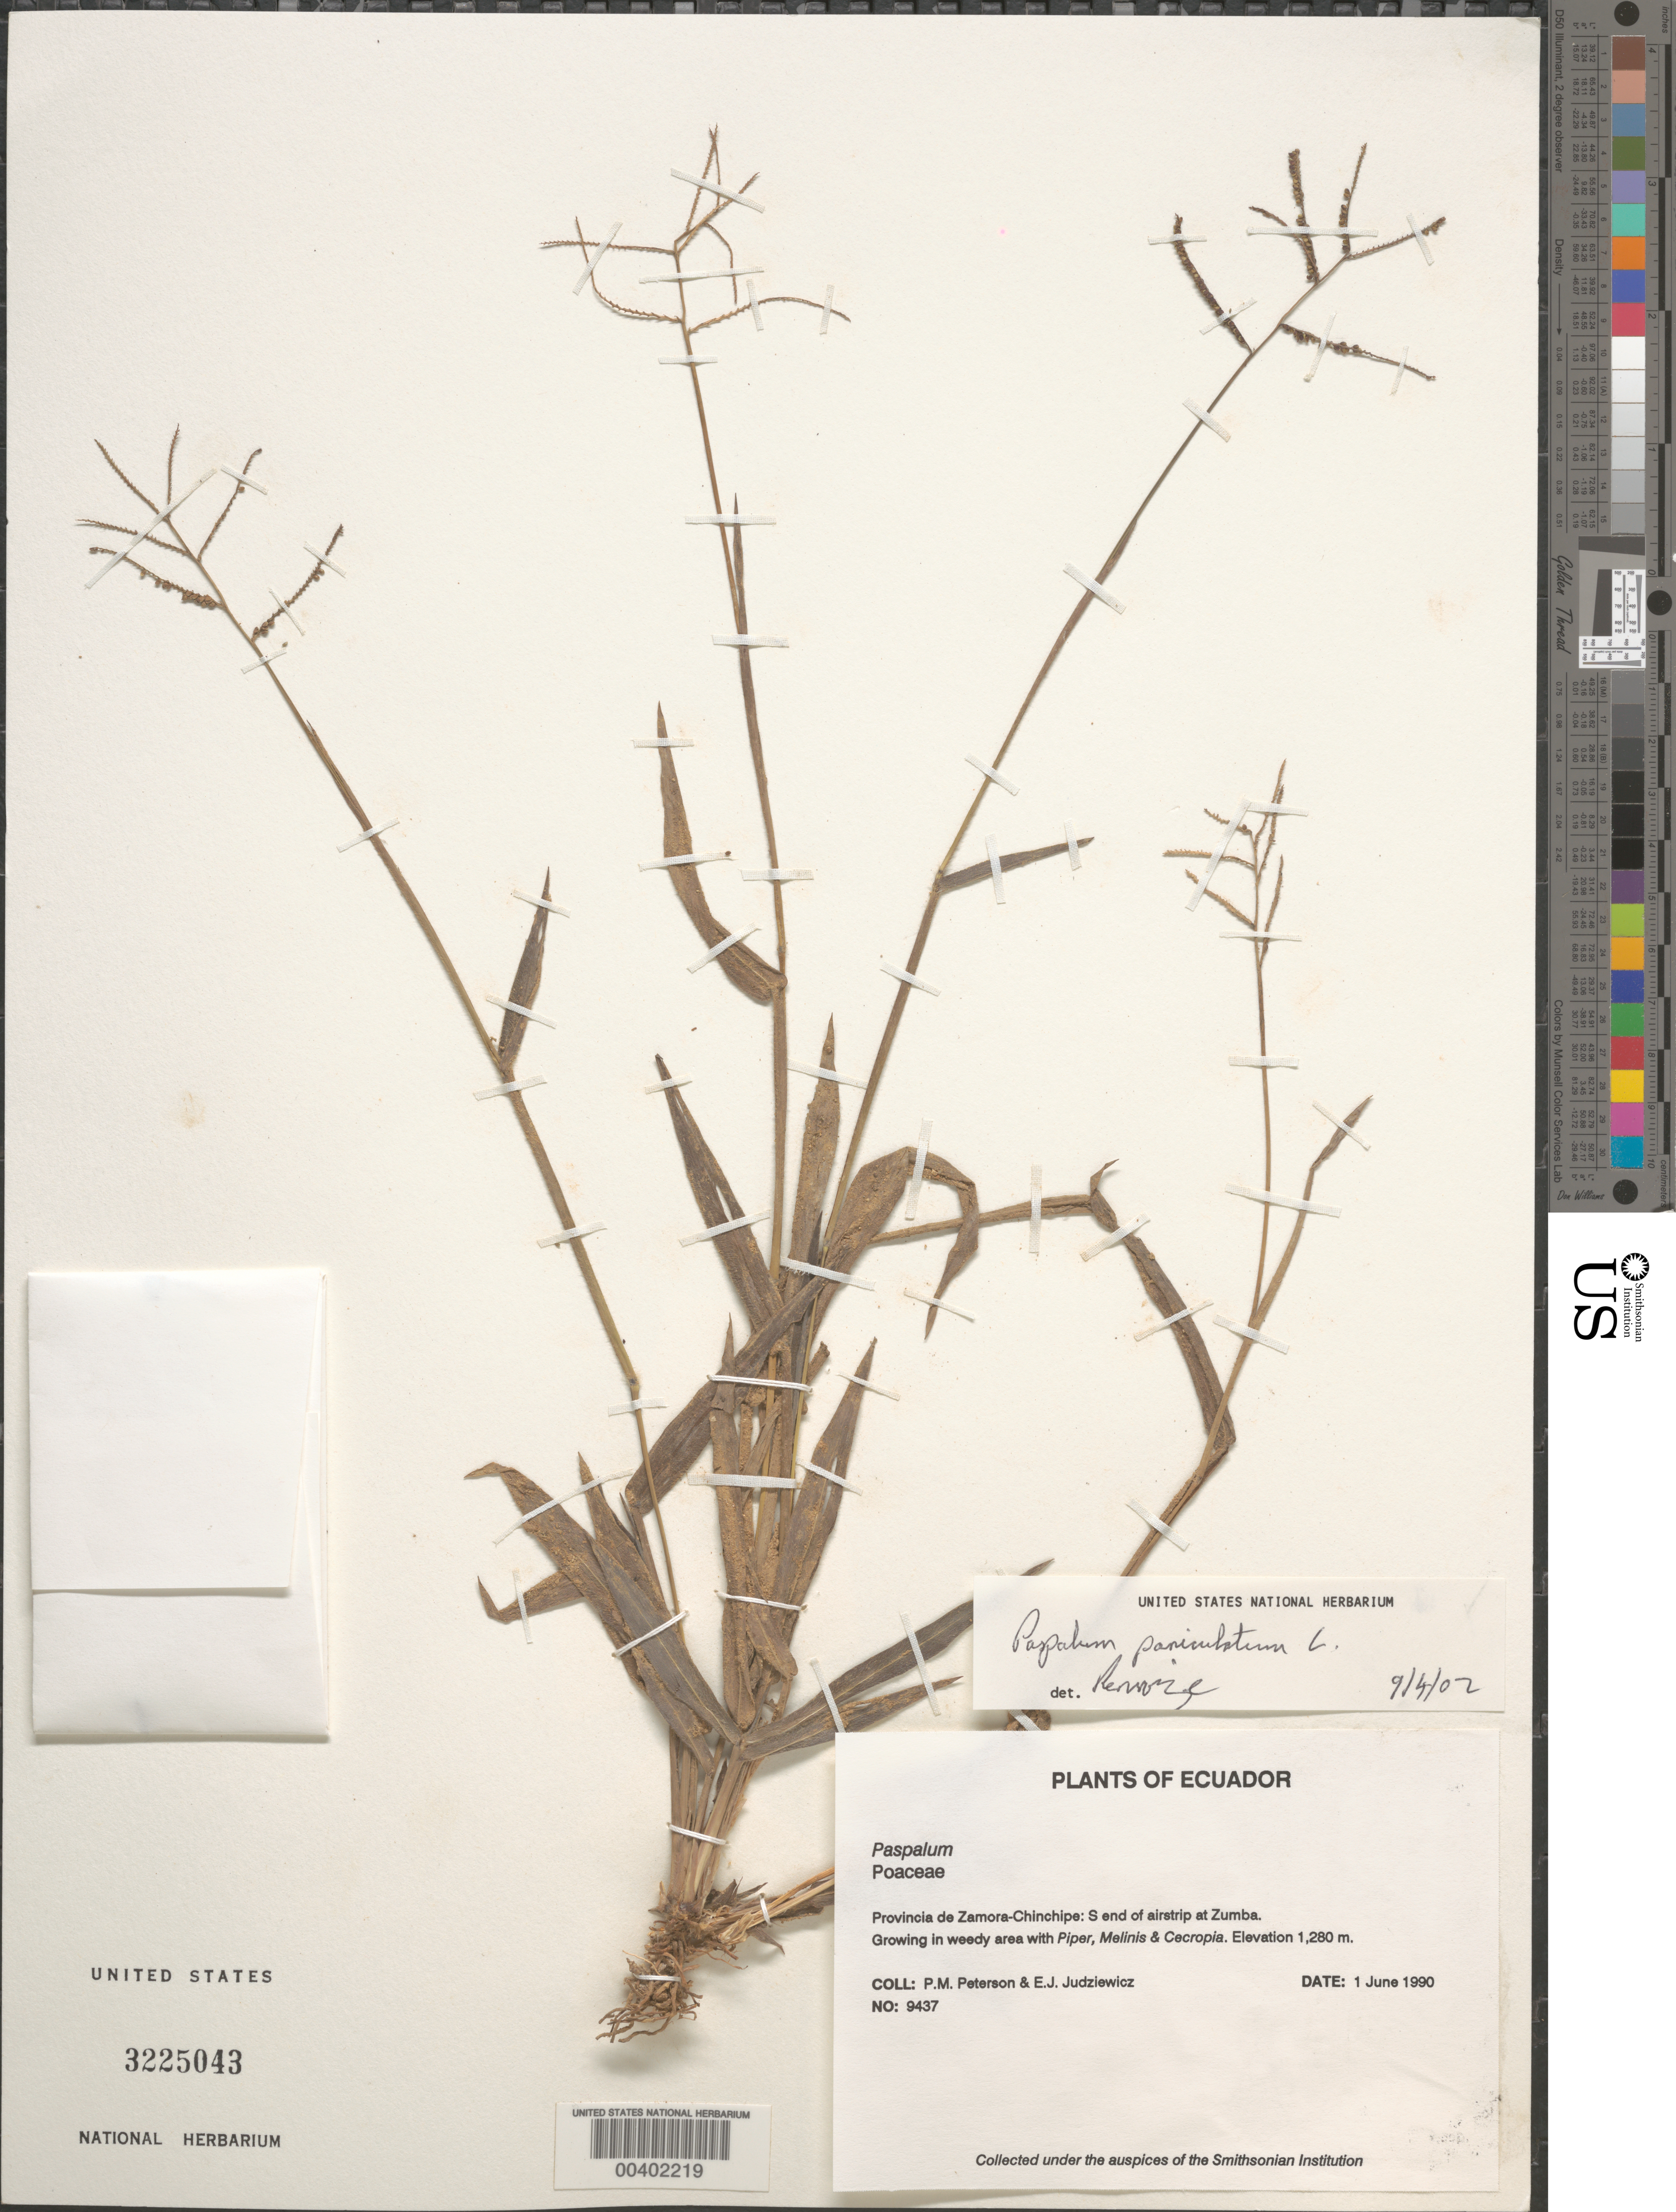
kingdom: Plantae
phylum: Tracheophyta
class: Liliopsida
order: Poales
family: Poaceae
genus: Paspalum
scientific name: Paspalum paniculatum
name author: L.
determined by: Renvoize, S. A.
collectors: P. M. Peterson & E. J. Judziewicz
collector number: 09437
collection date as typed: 01 Jun 1990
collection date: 1990-06-01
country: Ecuador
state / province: Zamora-Chinchipe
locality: S end of airstrip at Zumba.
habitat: Growing in weedy area with Piper, Melinis & Cecropia.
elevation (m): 1280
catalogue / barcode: US 3225043